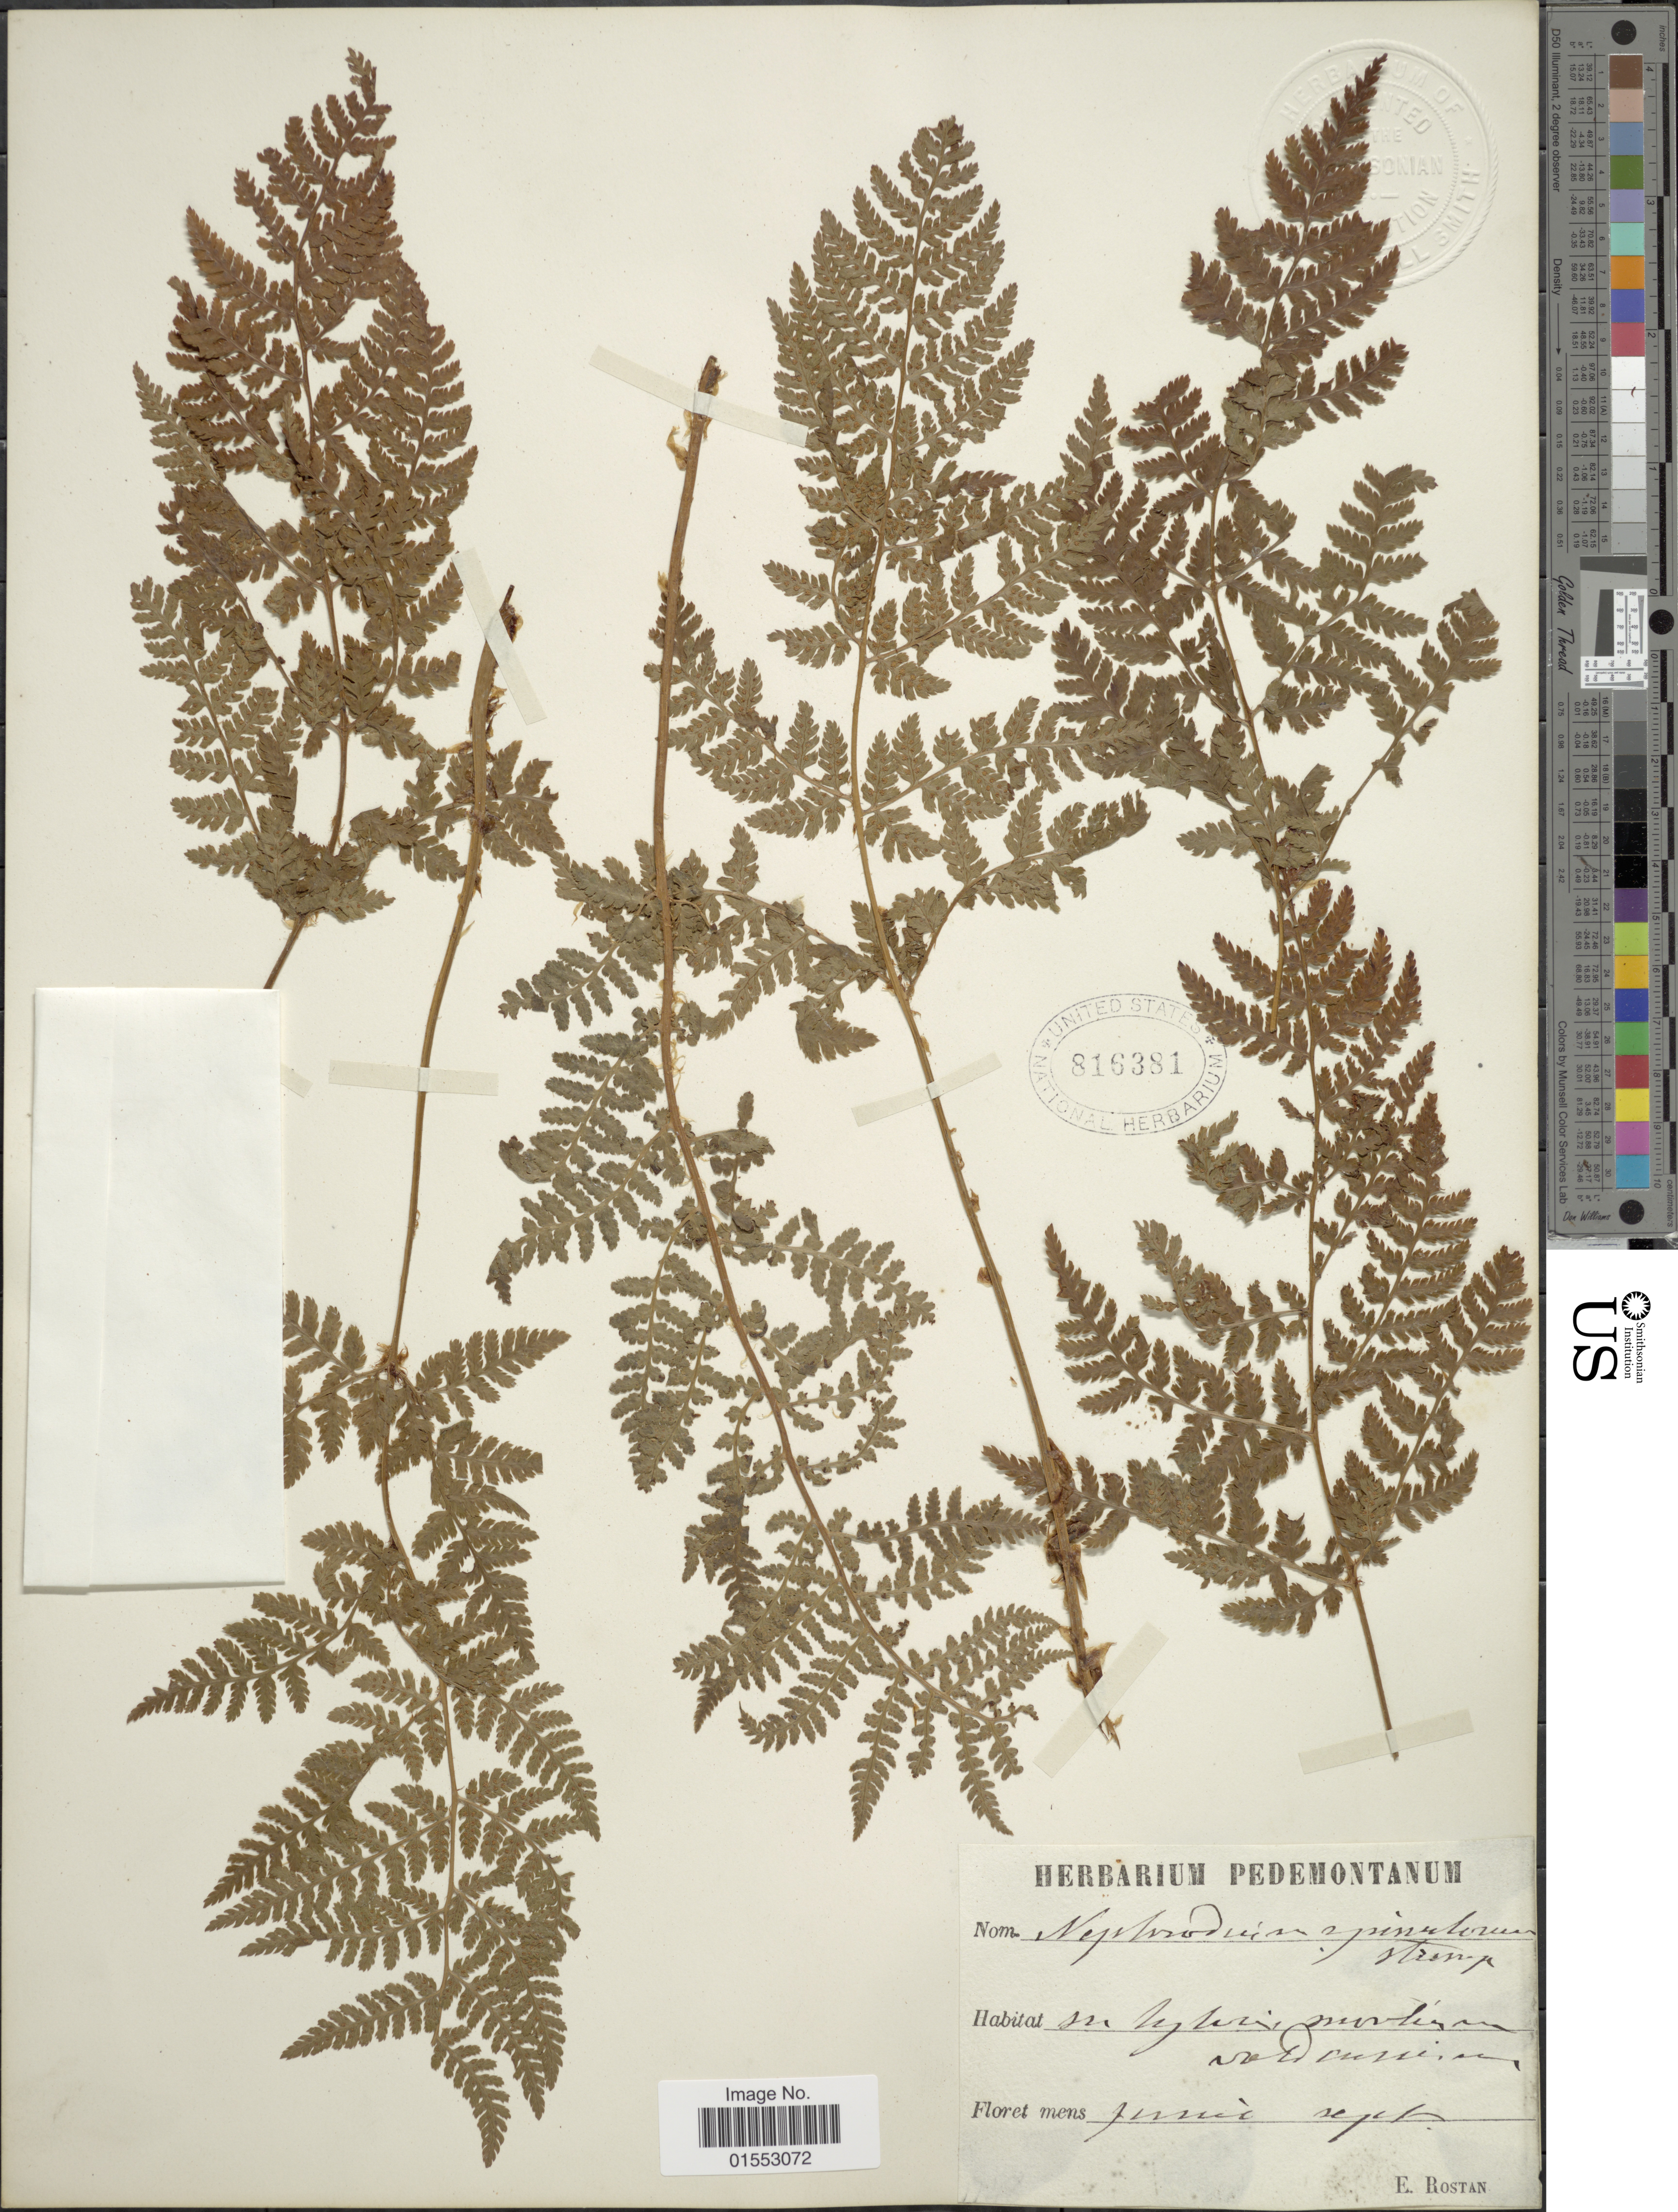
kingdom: Plantae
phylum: Tracheophyta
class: Polypodiopsida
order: Polypodiales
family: Dryopteridaceae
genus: Dryopteris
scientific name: Dryopteris carthusiana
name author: (Villars) H.P. Fuchs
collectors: E. Rostan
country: Italy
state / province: Piedmont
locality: In Tephin munstin [interpreted]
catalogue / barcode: US 816381